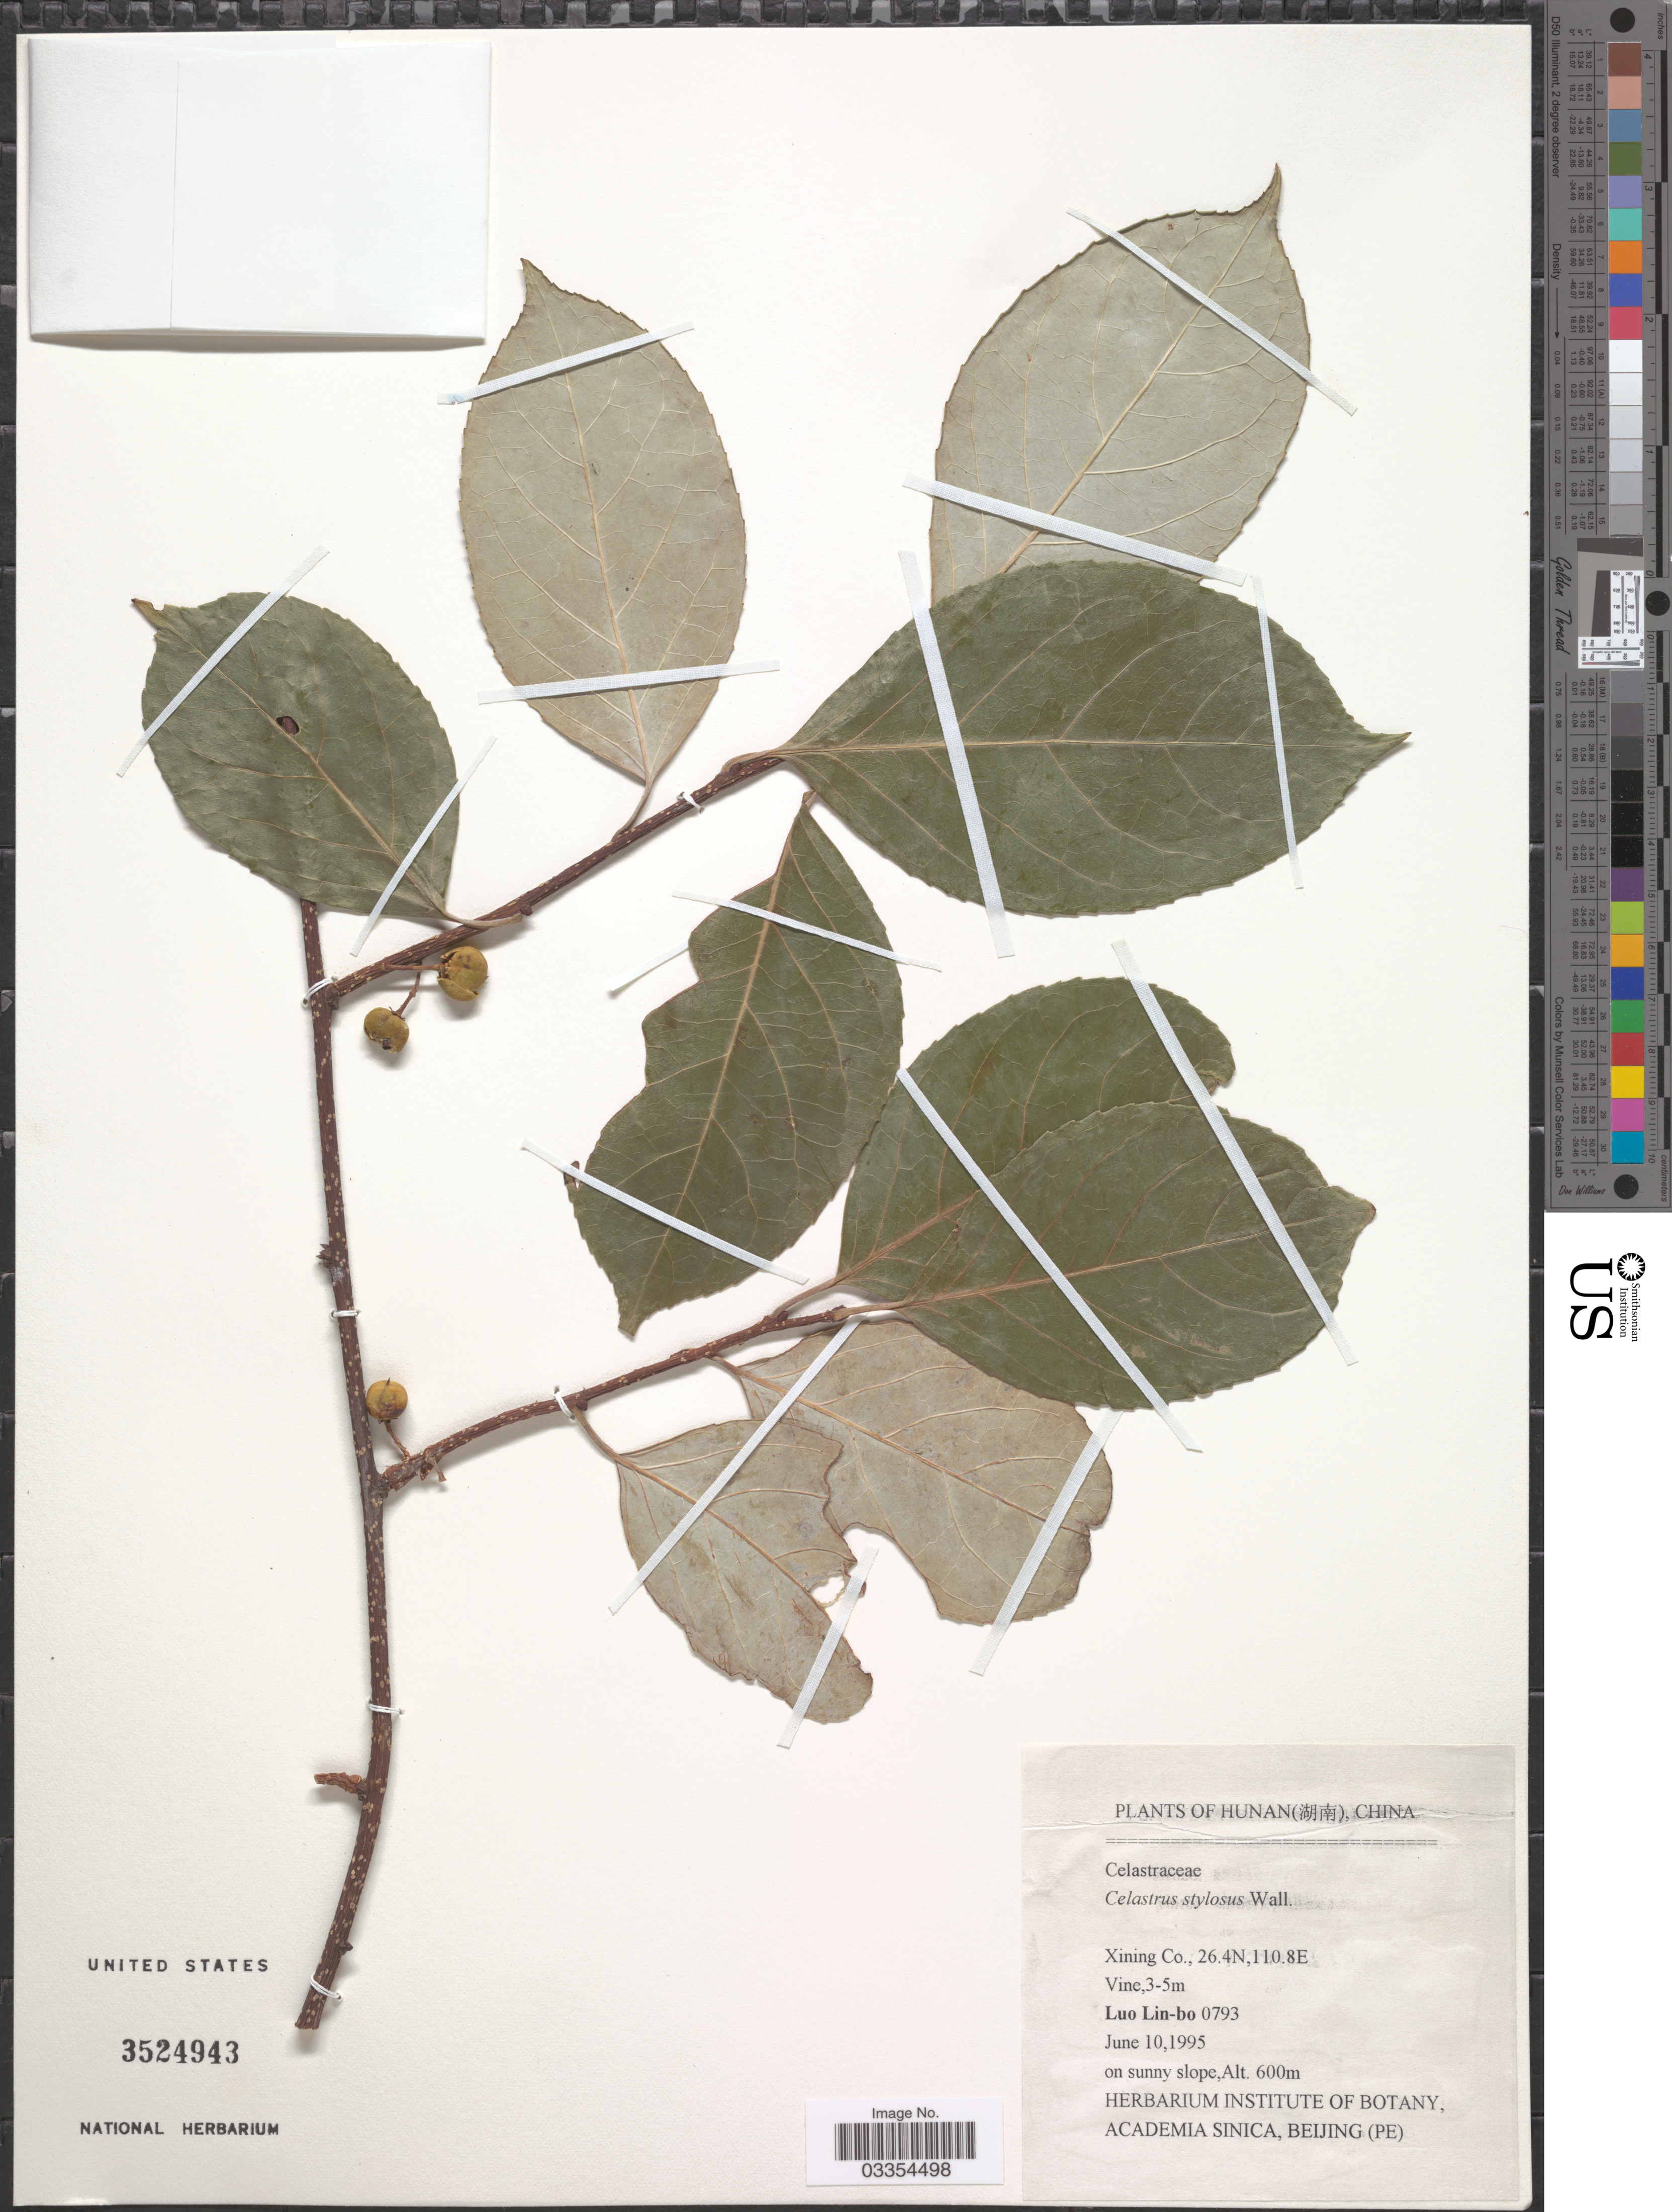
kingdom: Plantae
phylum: Tracheophyta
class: Magnoliopsida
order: Celastrales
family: Celastraceae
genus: Celastrus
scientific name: Celastrus stylosus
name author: Wall.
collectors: L. Lin-bo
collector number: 0793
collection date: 1995-06-10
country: China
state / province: Hunan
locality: Xining Co.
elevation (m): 600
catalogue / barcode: US 3524943